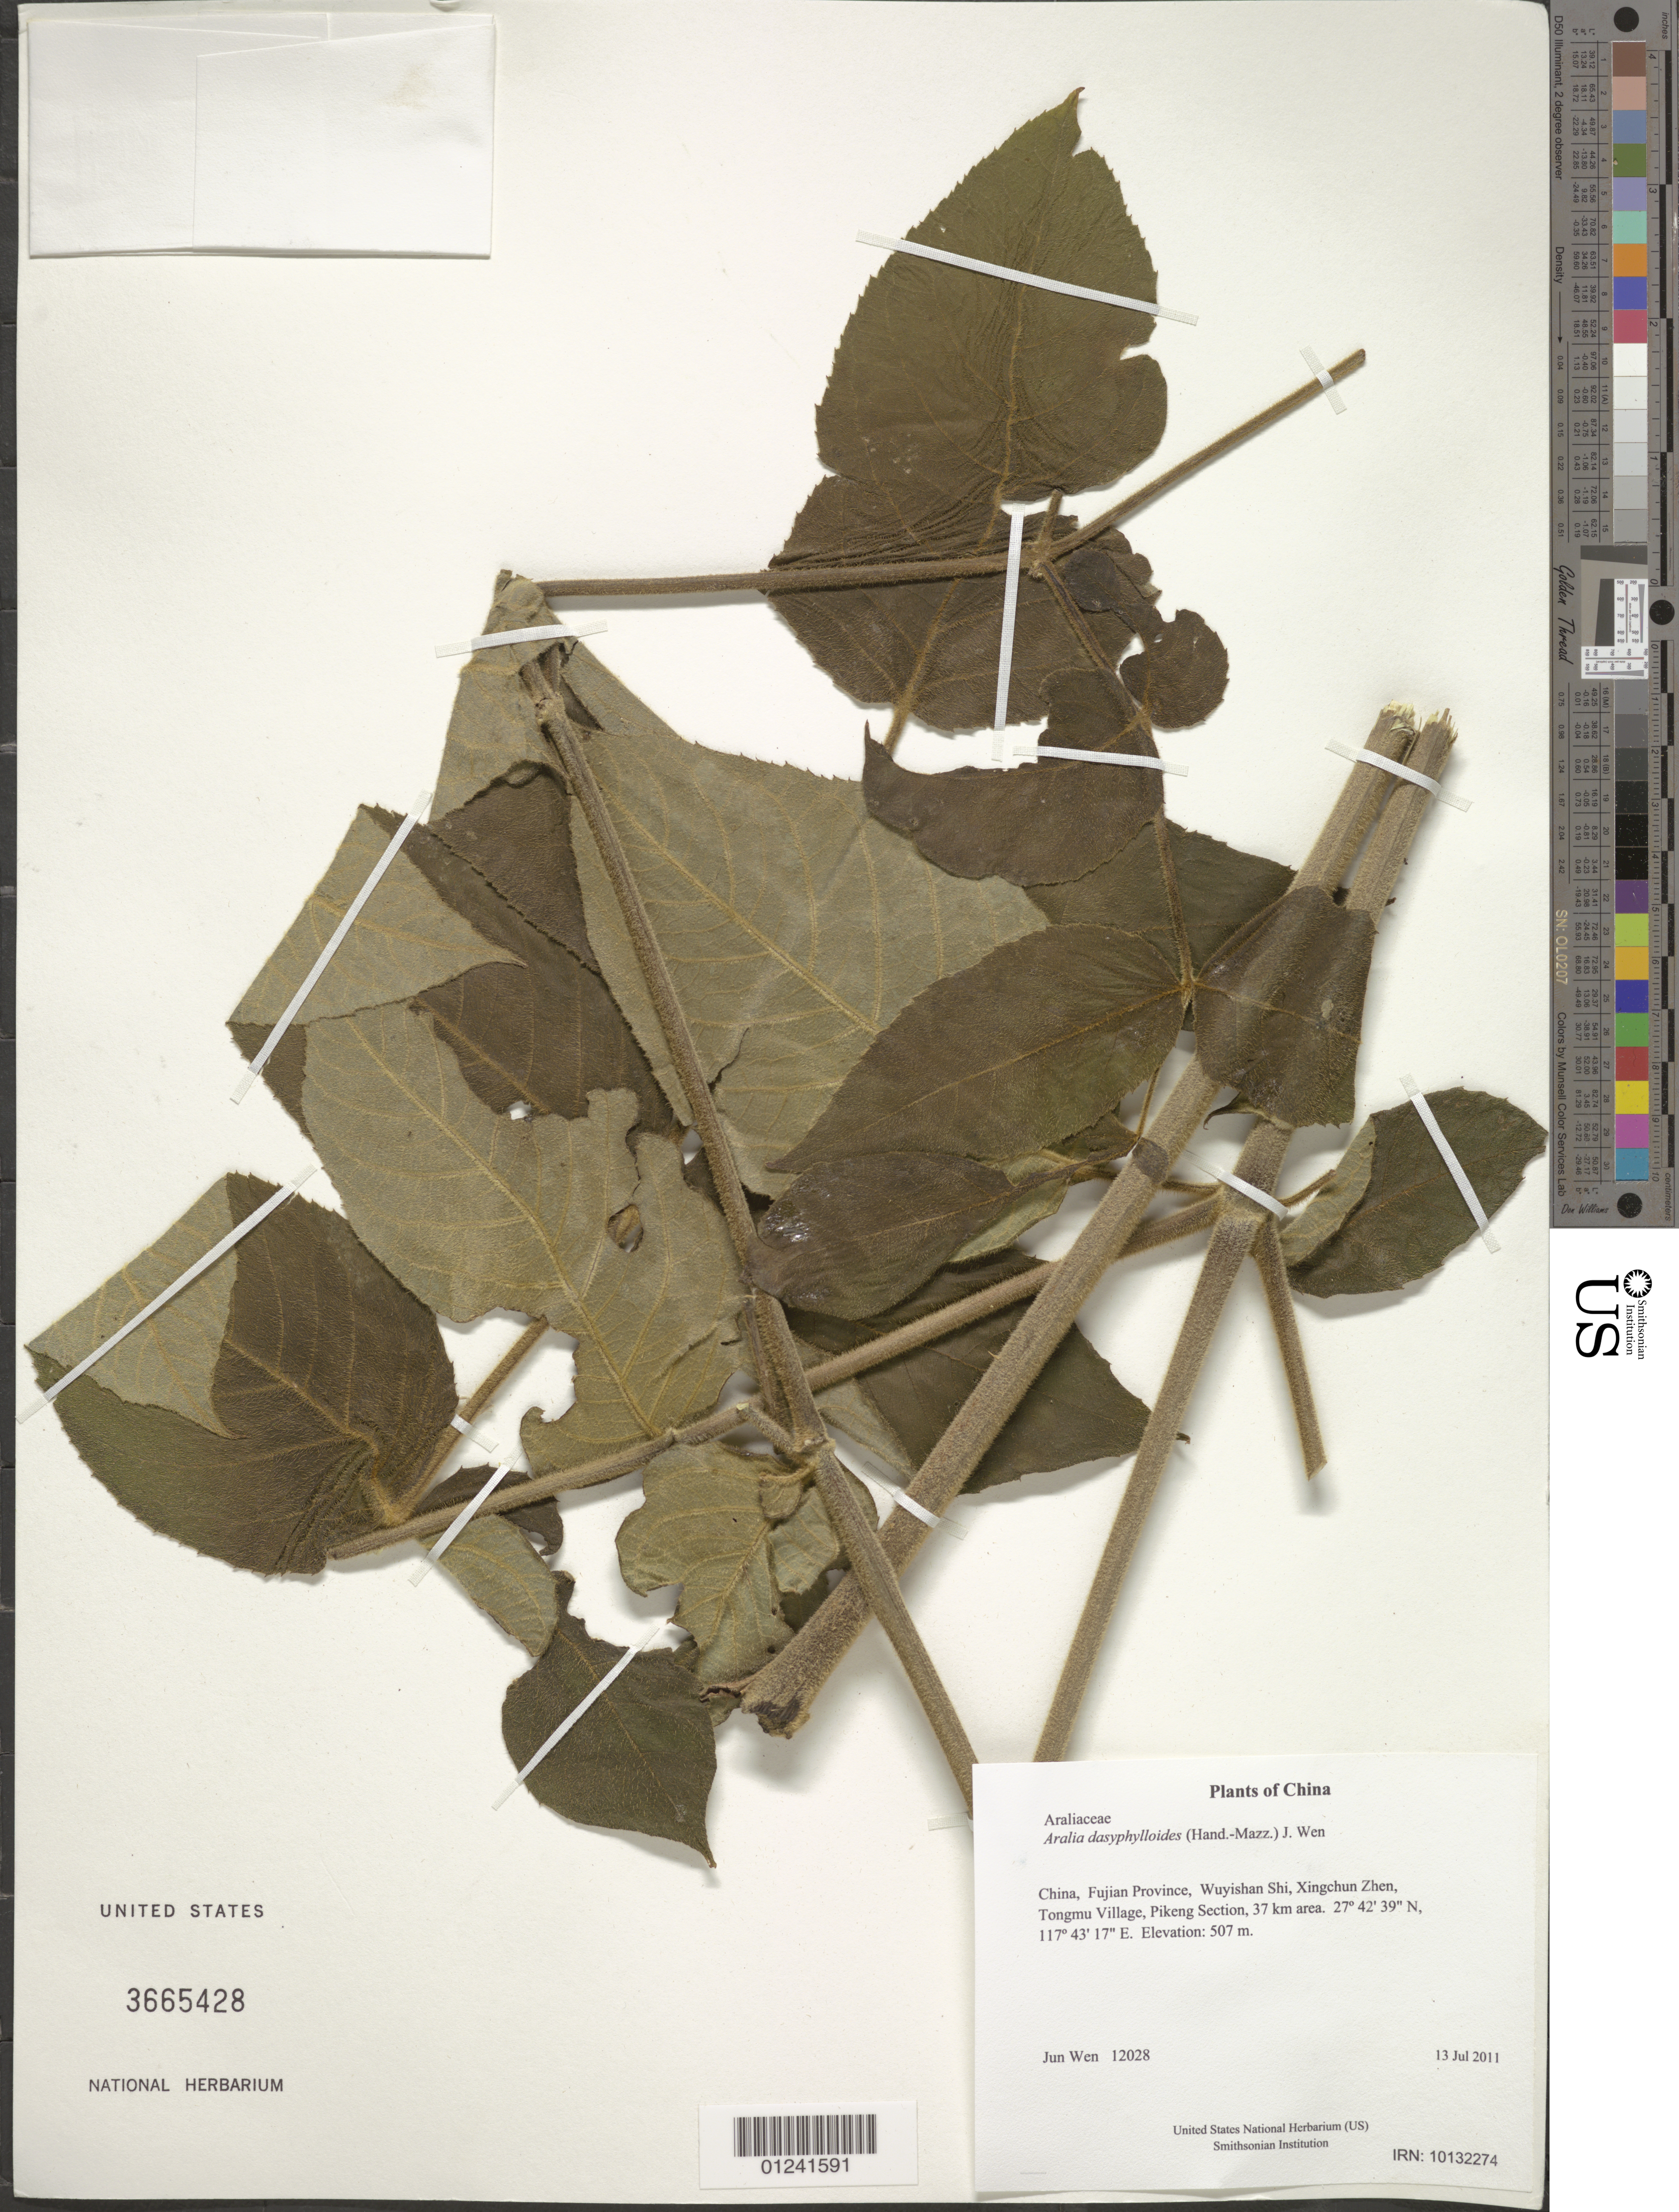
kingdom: Plantae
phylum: Tracheophyta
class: Magnoliopsida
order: Apiales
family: Araliaceae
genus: Aralia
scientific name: Aralia dasyphylloides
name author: (Hand.-Mazz.) J. Wen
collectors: J. Wen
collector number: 12028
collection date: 2011-07-13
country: China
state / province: Fujian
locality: Wuyishan Shi, Xingchun Zhen, Tongmu Village, Pikeng Section, 37 km area.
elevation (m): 507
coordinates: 27 42 38.9 N, 117 43 16.6 E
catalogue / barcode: US 3665428